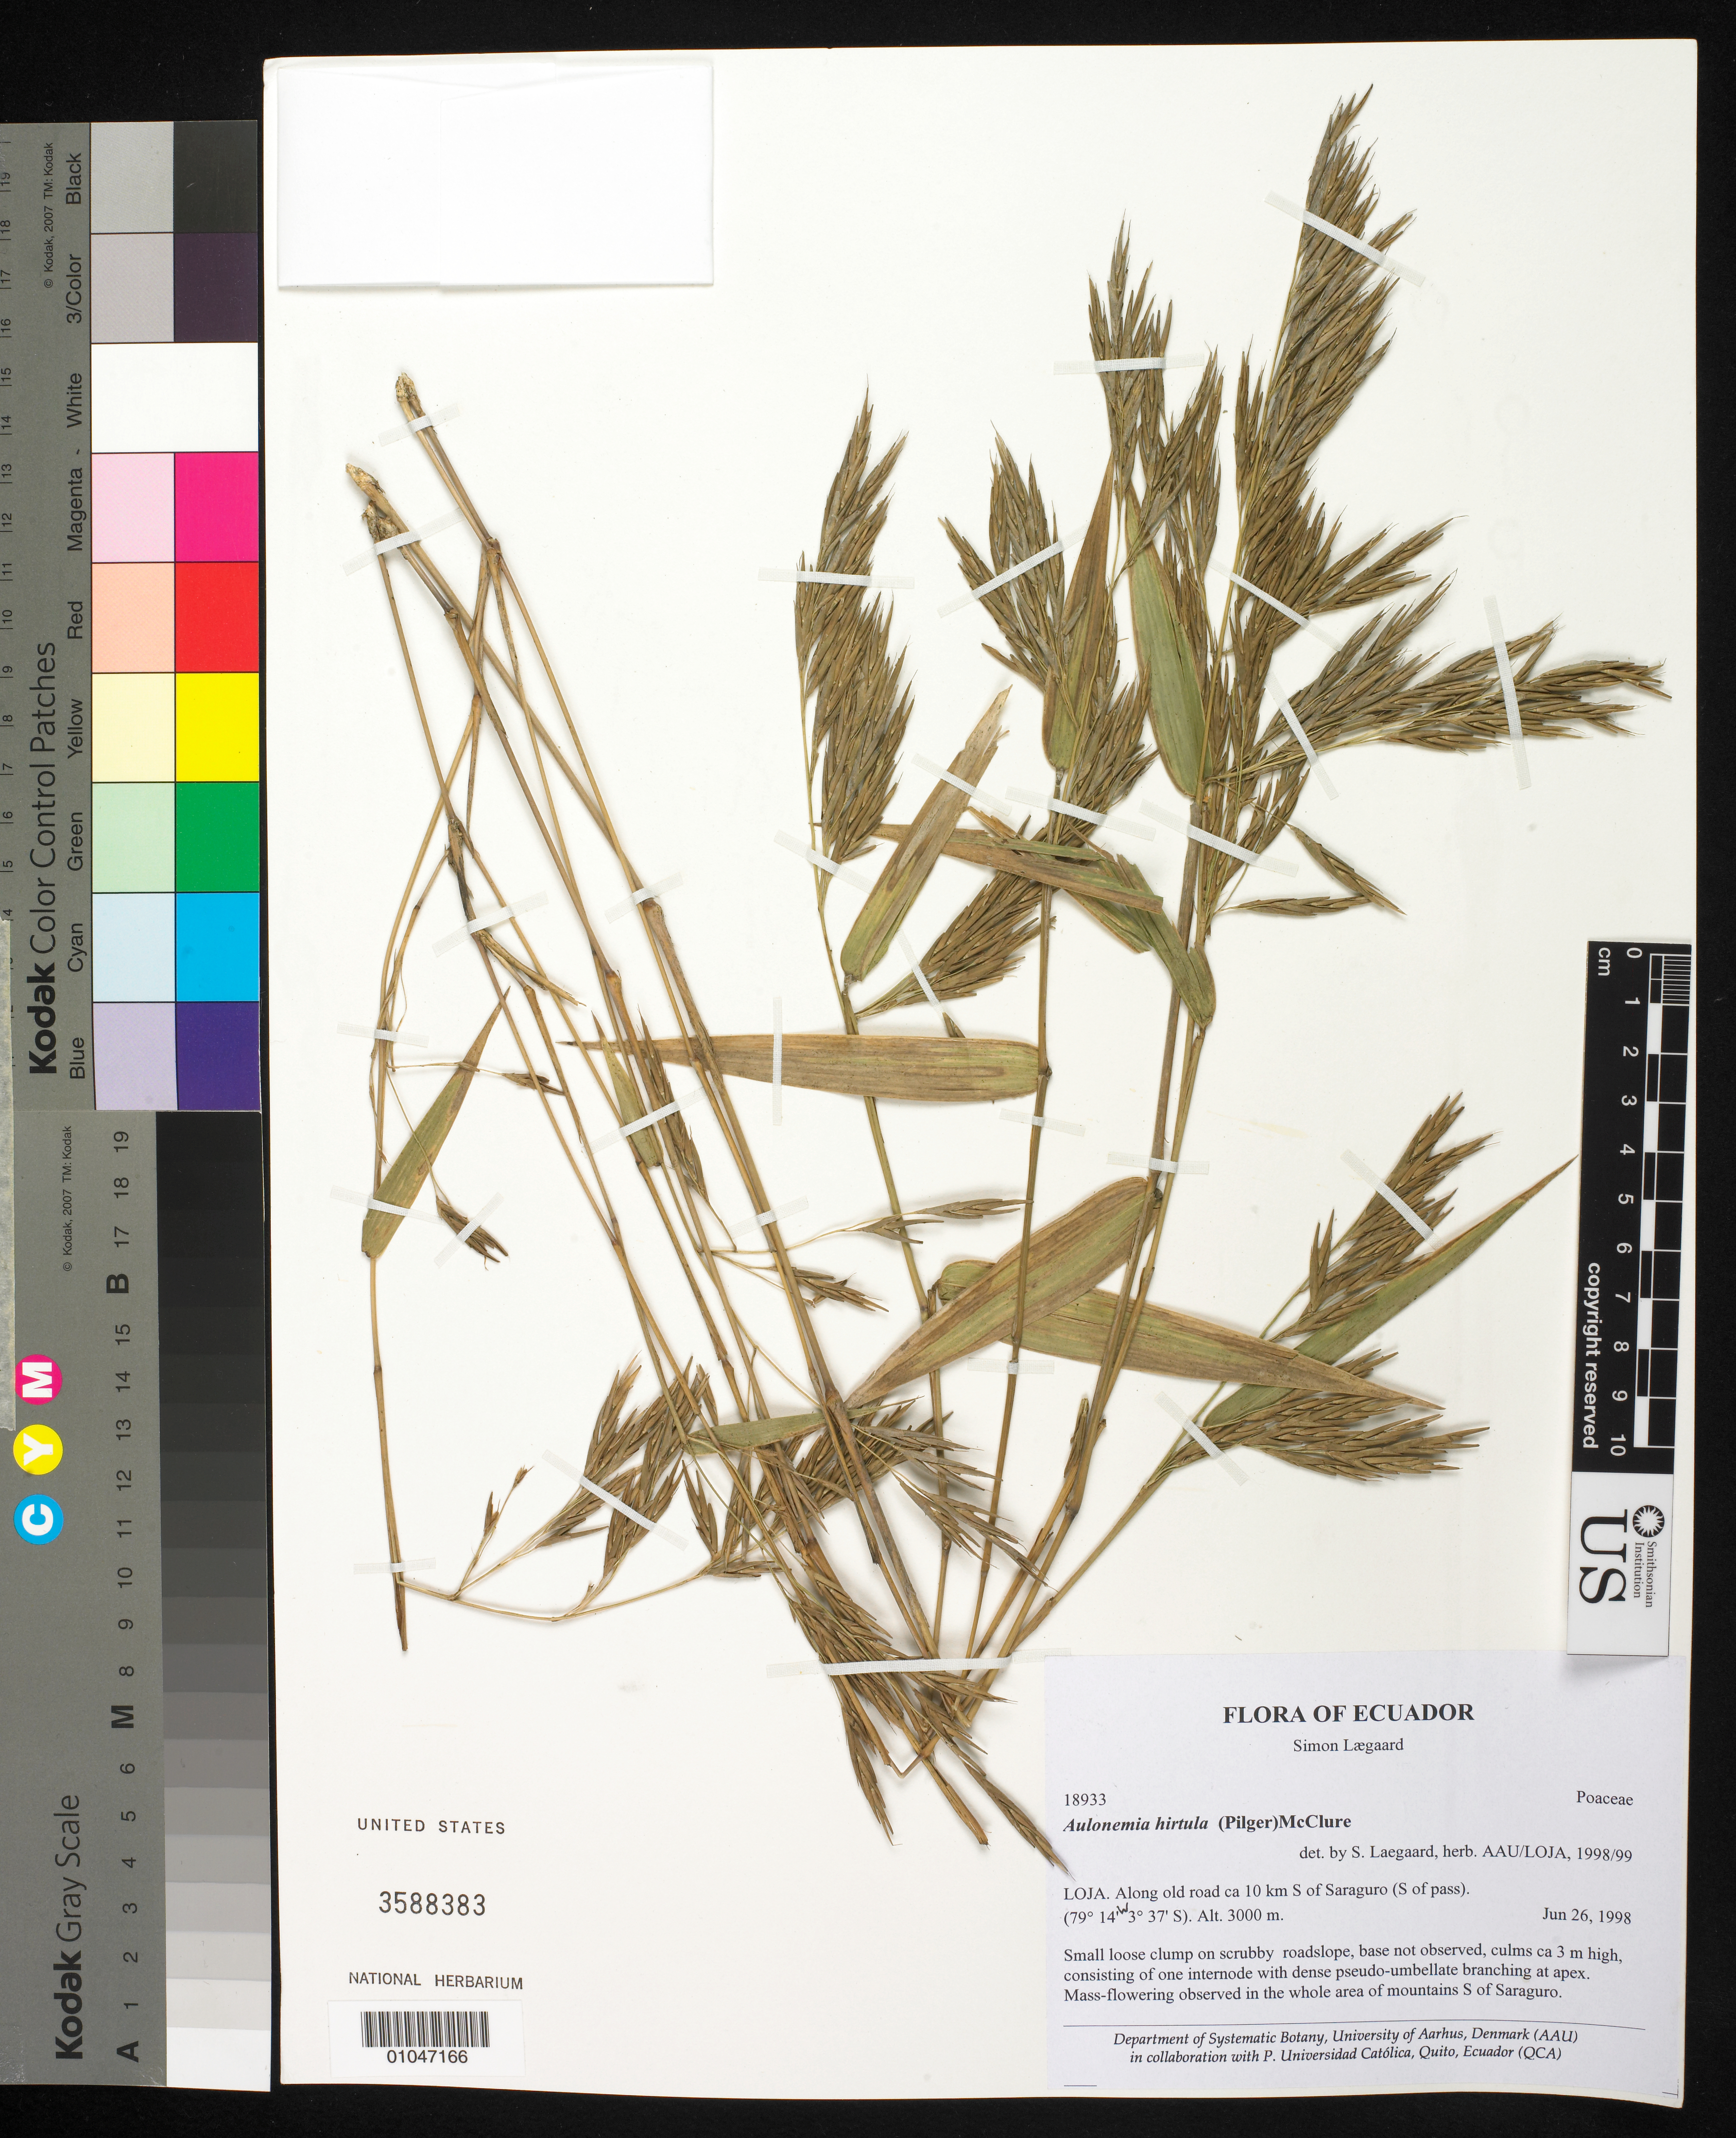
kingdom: Plantae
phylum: Tracheophyta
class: Liliopsida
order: Poales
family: Poaceae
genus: Aulonemia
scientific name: Aulonemia hirtula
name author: (Pilg.) McClure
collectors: S. Lægaard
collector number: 18933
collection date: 1998-06-26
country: Ecuador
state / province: Loja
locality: Along old road ca 10 km S of Saraguro (S of pass)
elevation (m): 3000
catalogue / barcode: US 3588383